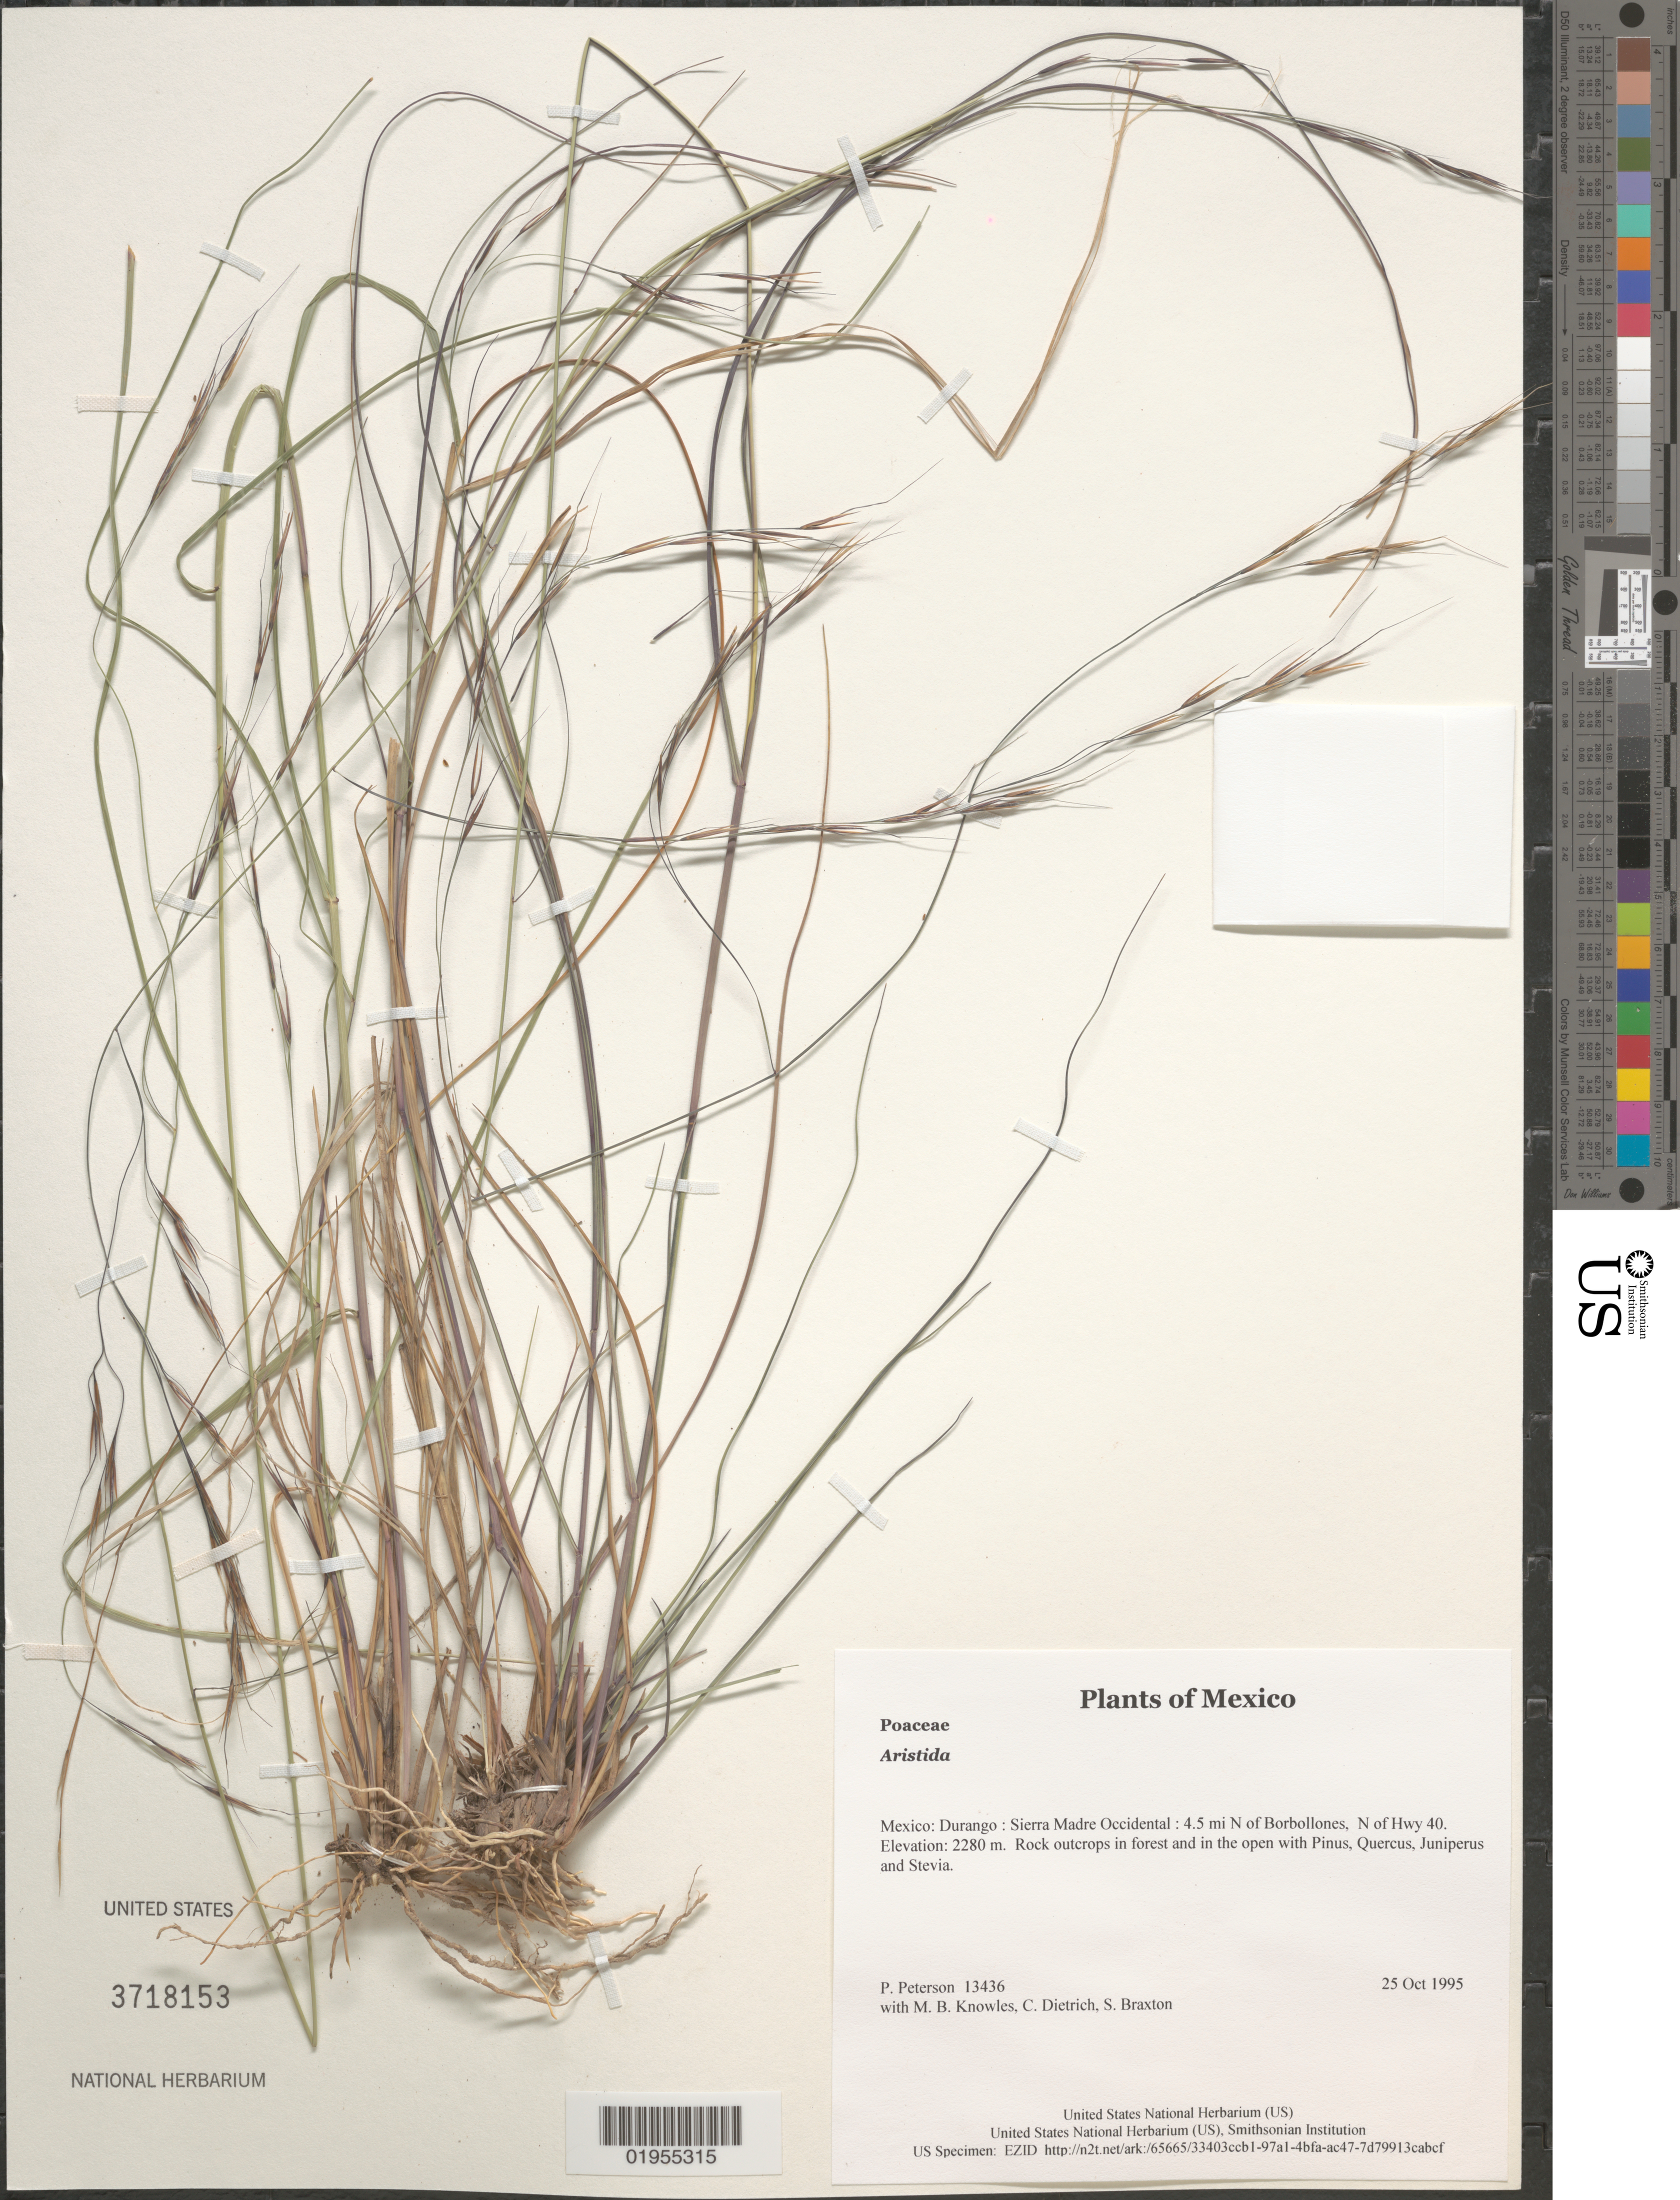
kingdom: Plantae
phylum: Tracheophyta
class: Liliopsida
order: Poales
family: Poaceae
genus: Aristida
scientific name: Aristida sp.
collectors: P. M. Peterson, M. B. Knowles, C. Dietrich & S. Braxton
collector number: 13436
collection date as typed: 25 Oct 1995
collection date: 1995-10-25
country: Mexico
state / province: Durango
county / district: Sierra Madre Occidental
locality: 4.5 mi N of Borbollones, N of Hwy 40.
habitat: Rock outcrops in forest and in the open with Pinus, Quercus, Juniperus and Stevia.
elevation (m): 2280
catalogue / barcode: US 3718153